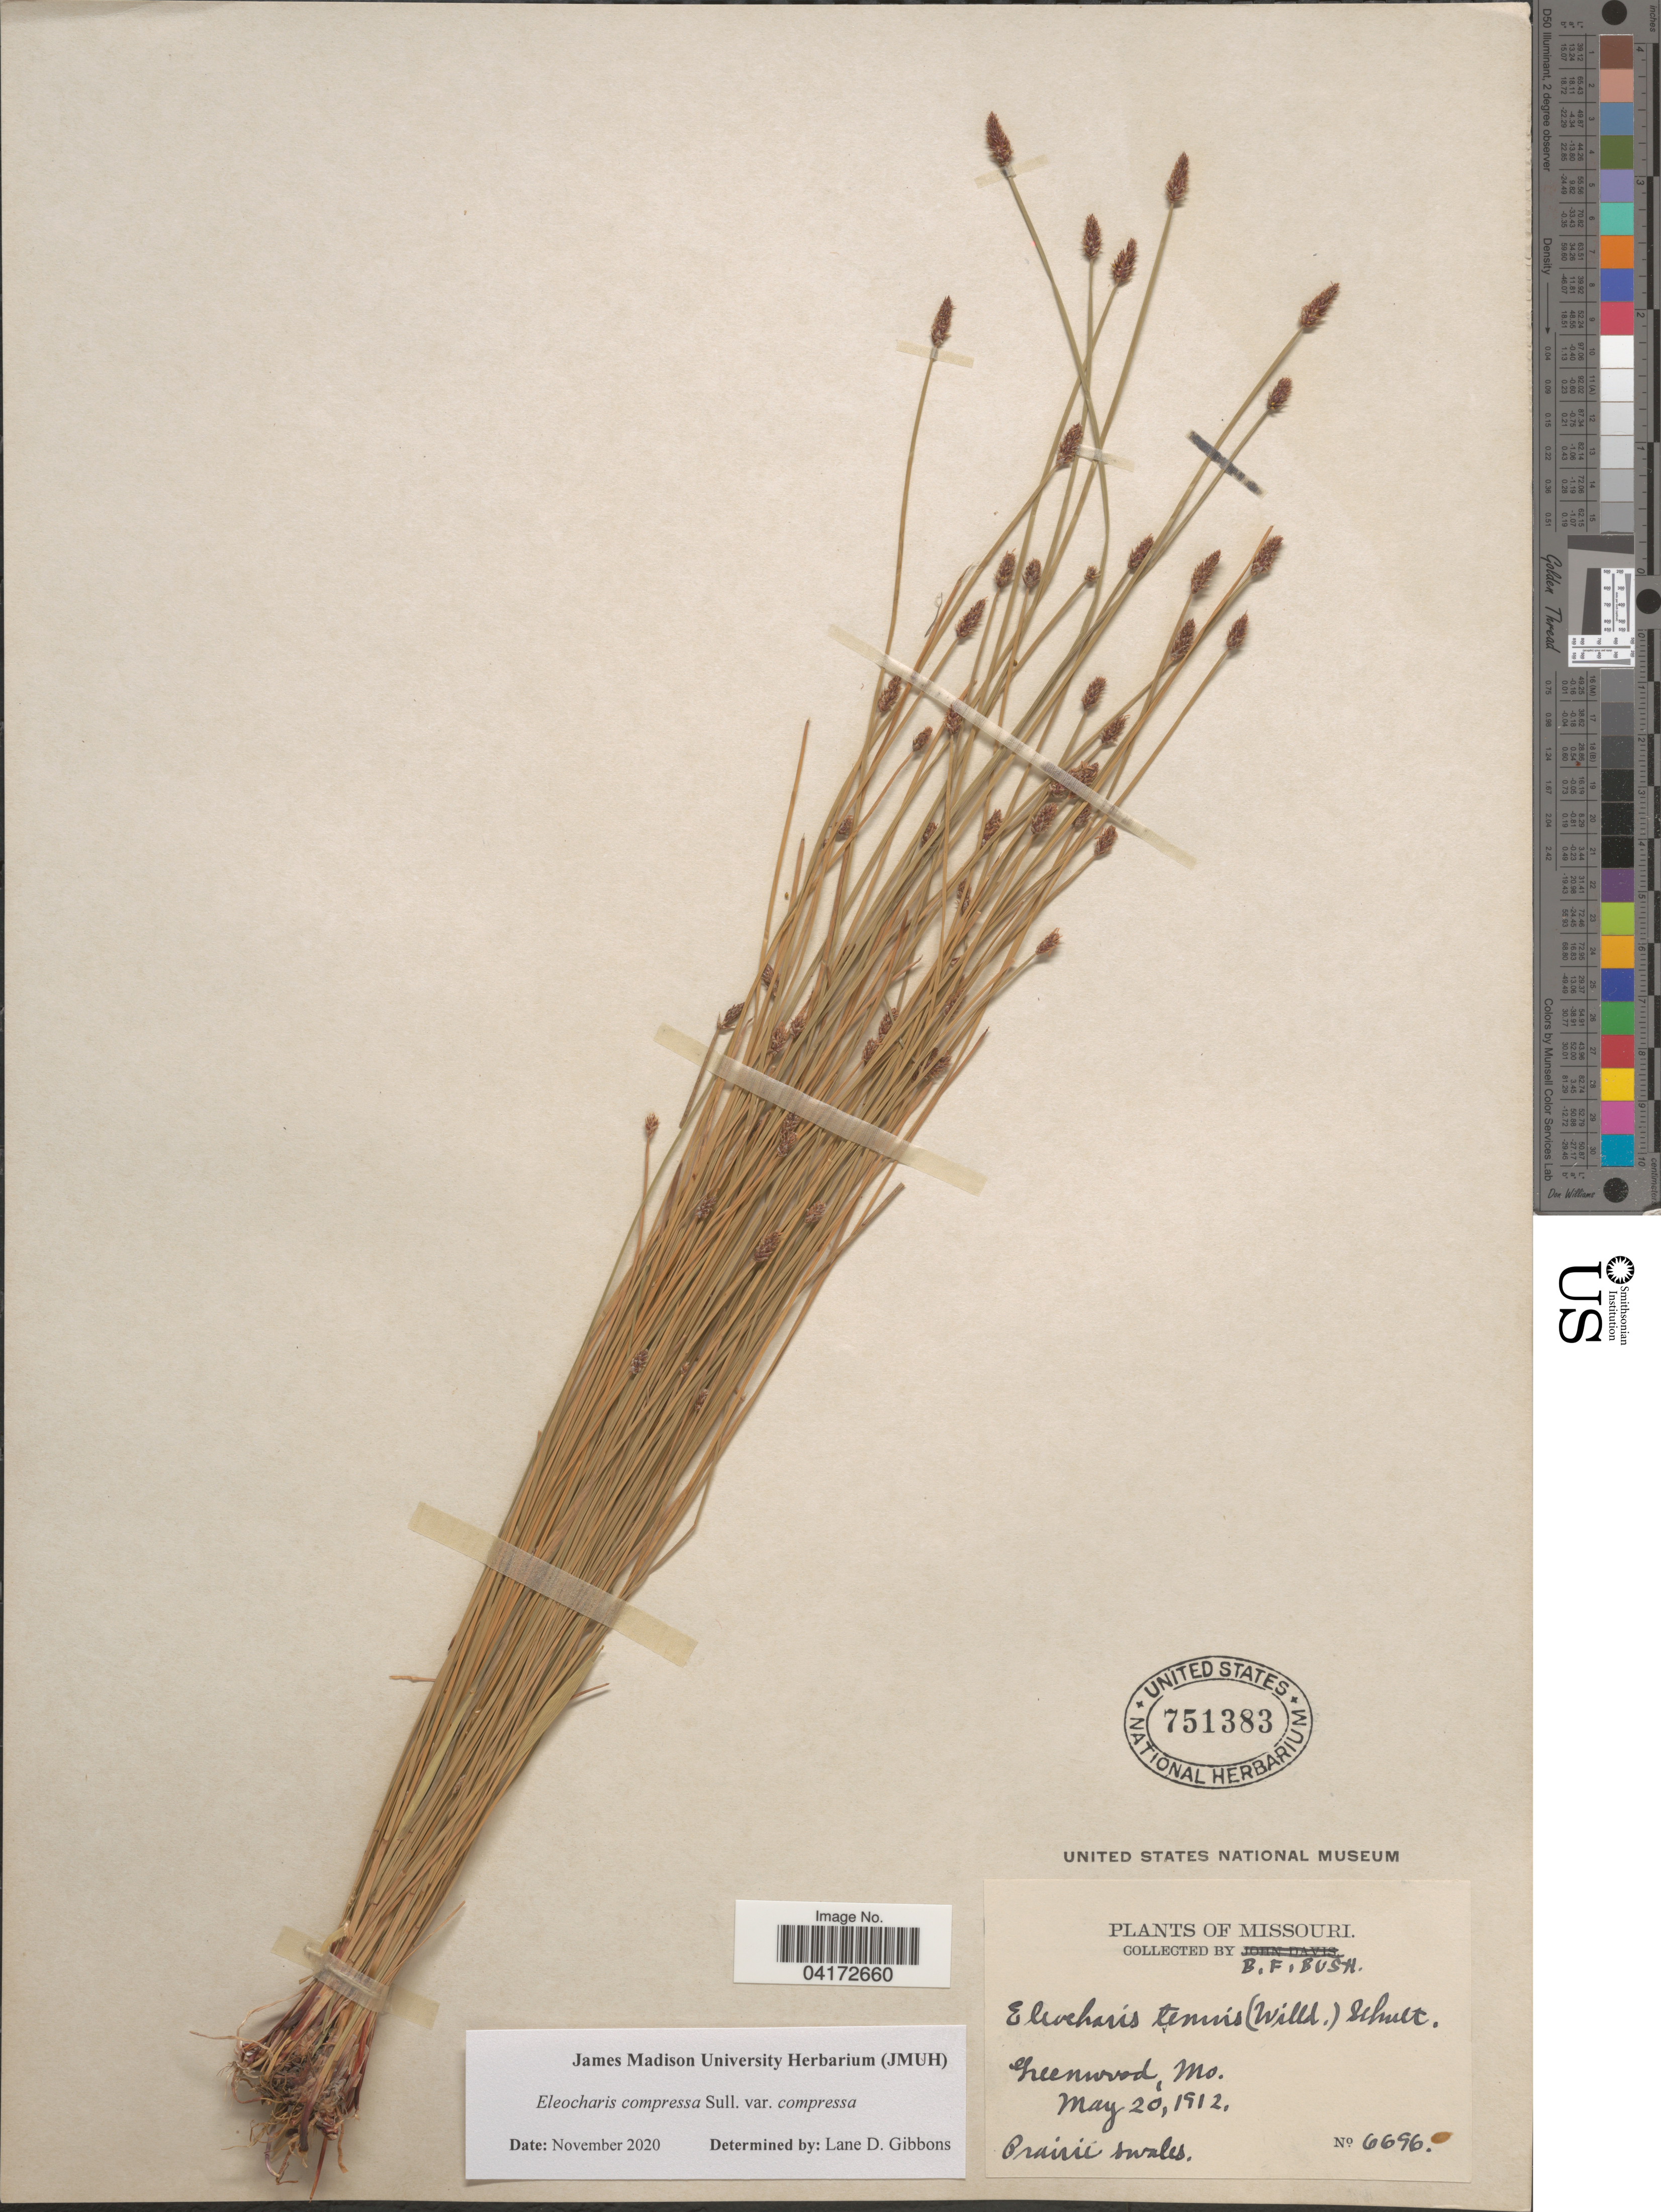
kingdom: Plantae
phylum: Tracheophyta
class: Liliopsida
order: Poales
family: Cyperaceae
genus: Eleocharis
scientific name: Eleocharis compressa var. compressa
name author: Sull.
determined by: Gibbons, Lane D.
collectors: B. F. Bush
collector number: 6696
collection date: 1912-05-20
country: United States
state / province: Missouri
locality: Greenwood.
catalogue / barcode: US 751383